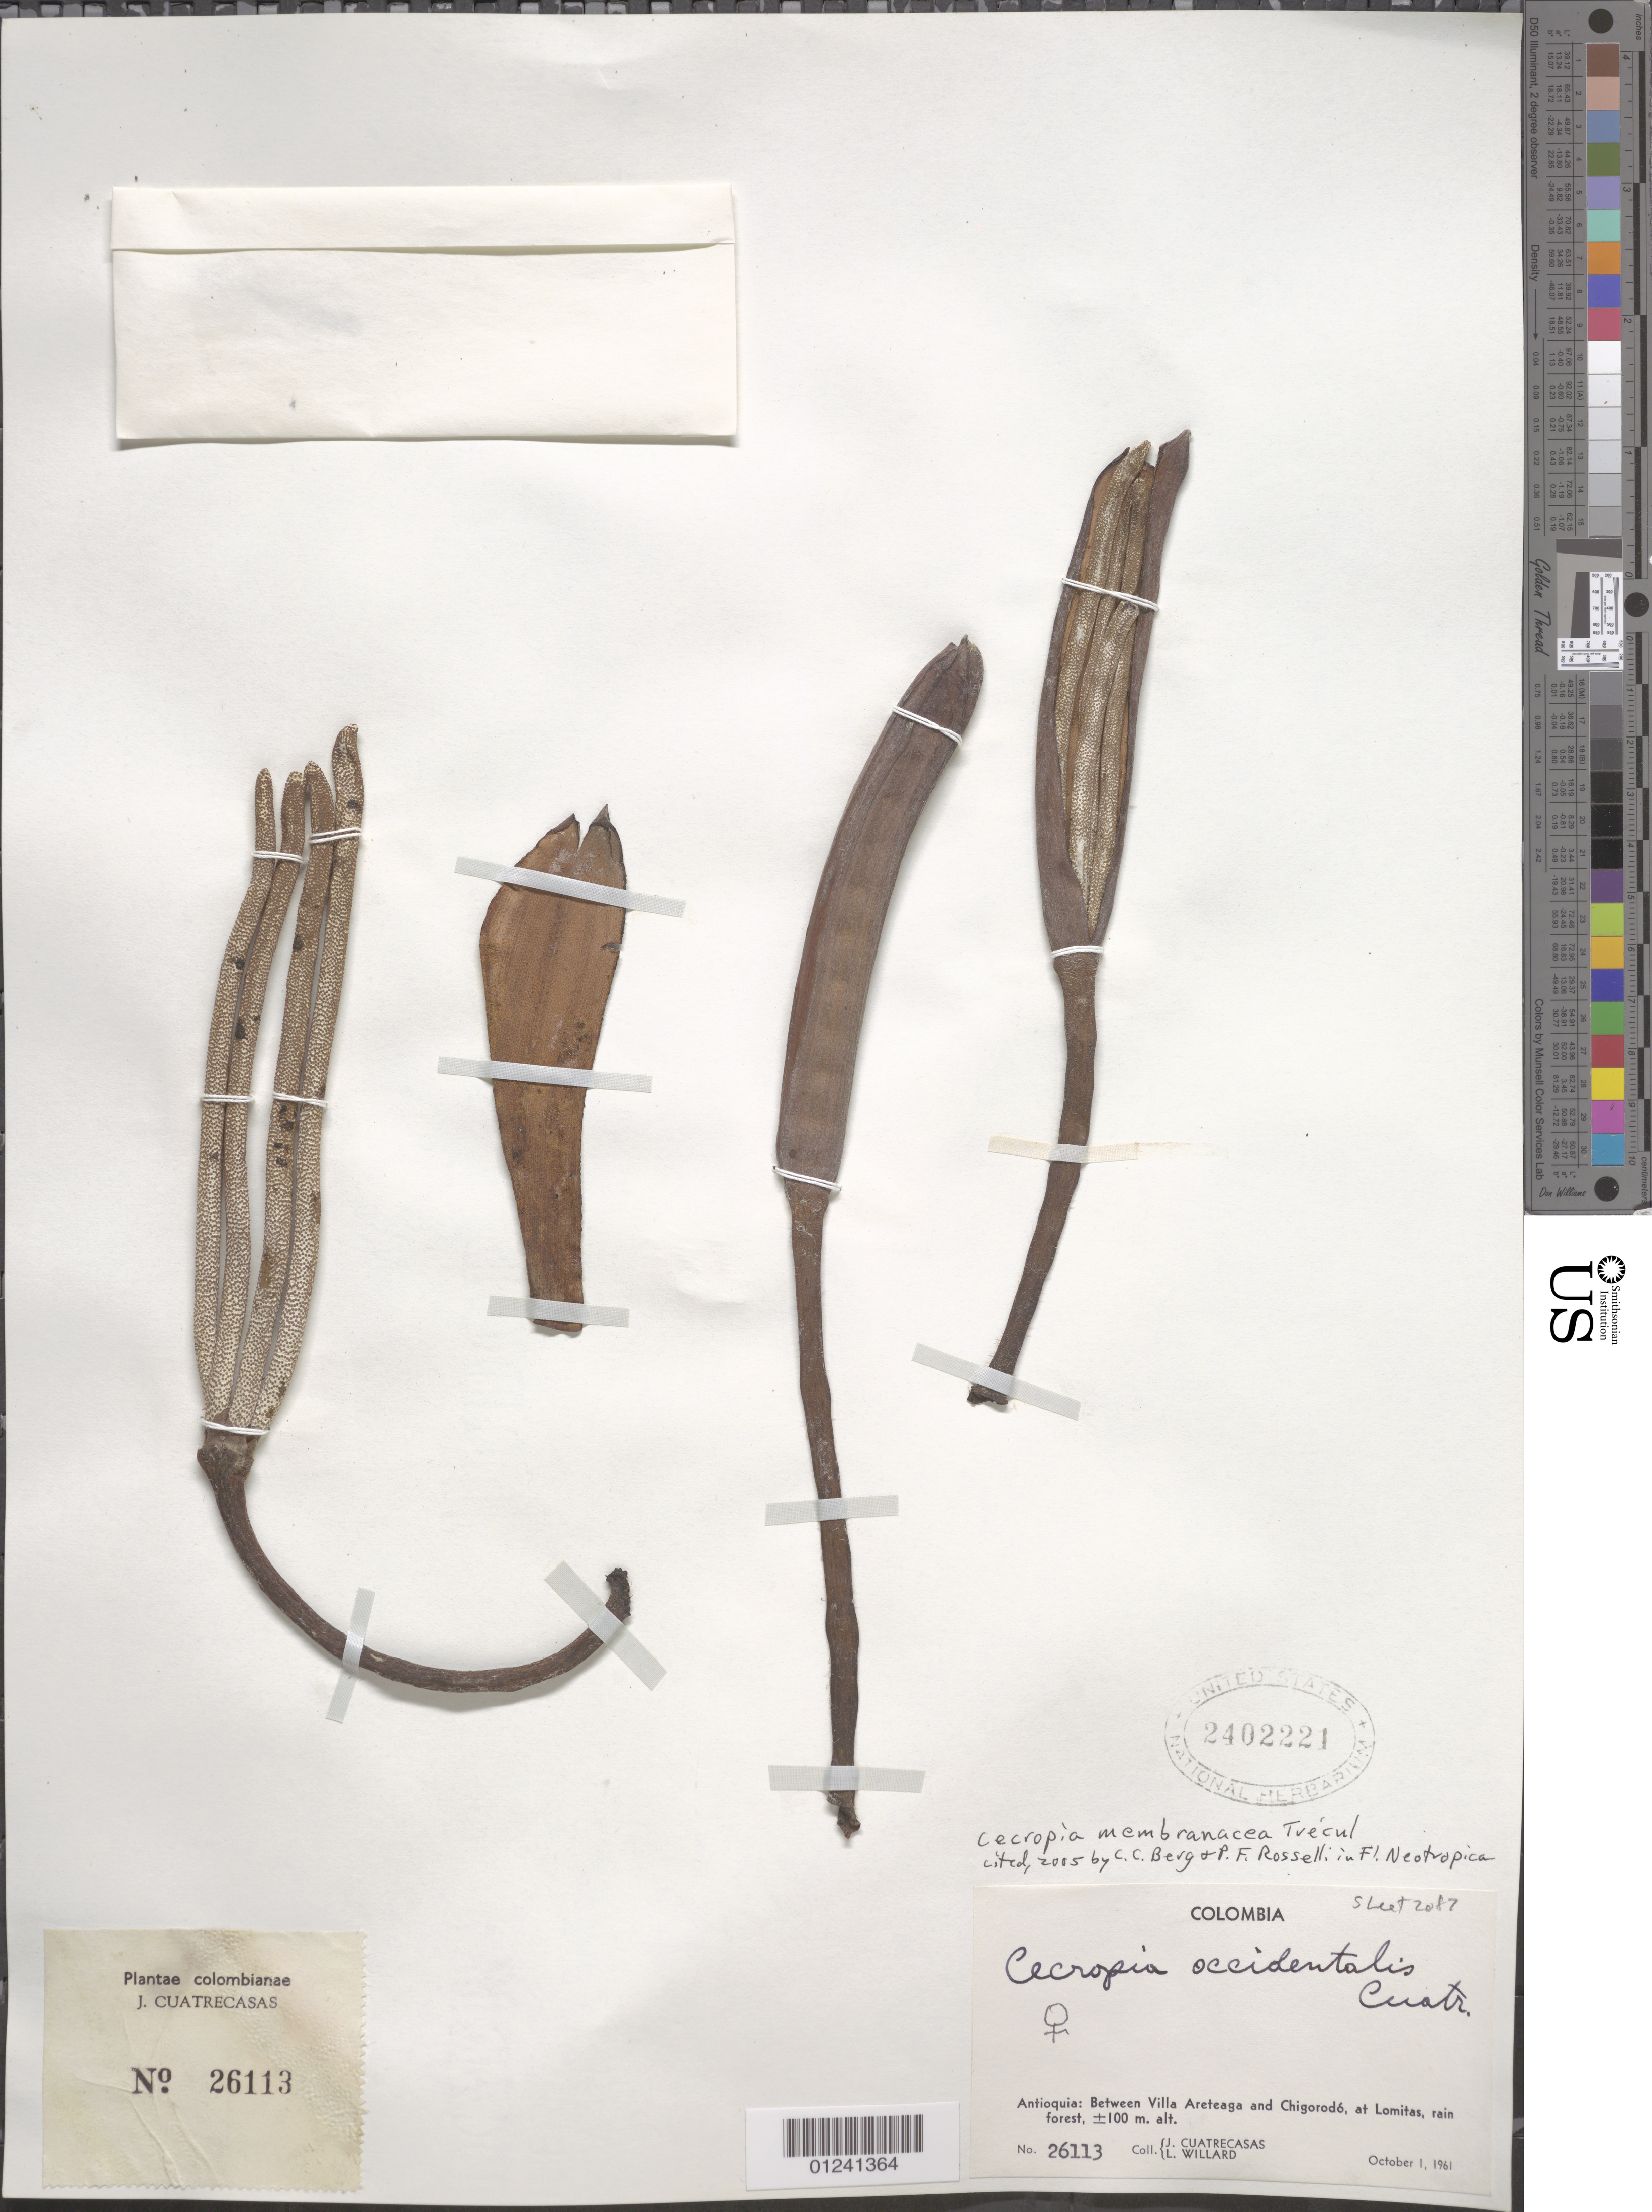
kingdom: Plantae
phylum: Tracheophyta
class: Magnoliopsida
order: Rosales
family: Urticaceae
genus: Cecropia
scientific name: Cecropia membranacea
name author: Trécul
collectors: J. Cuatrecasas & L. Willard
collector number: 26113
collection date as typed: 1 Oct 1961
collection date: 1961-10-01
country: Colombia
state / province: Antioquia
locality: between Villa Arteaga and Chigorodó, at Lomitas, rain forest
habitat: rain forest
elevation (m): -100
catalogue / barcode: US 2402221